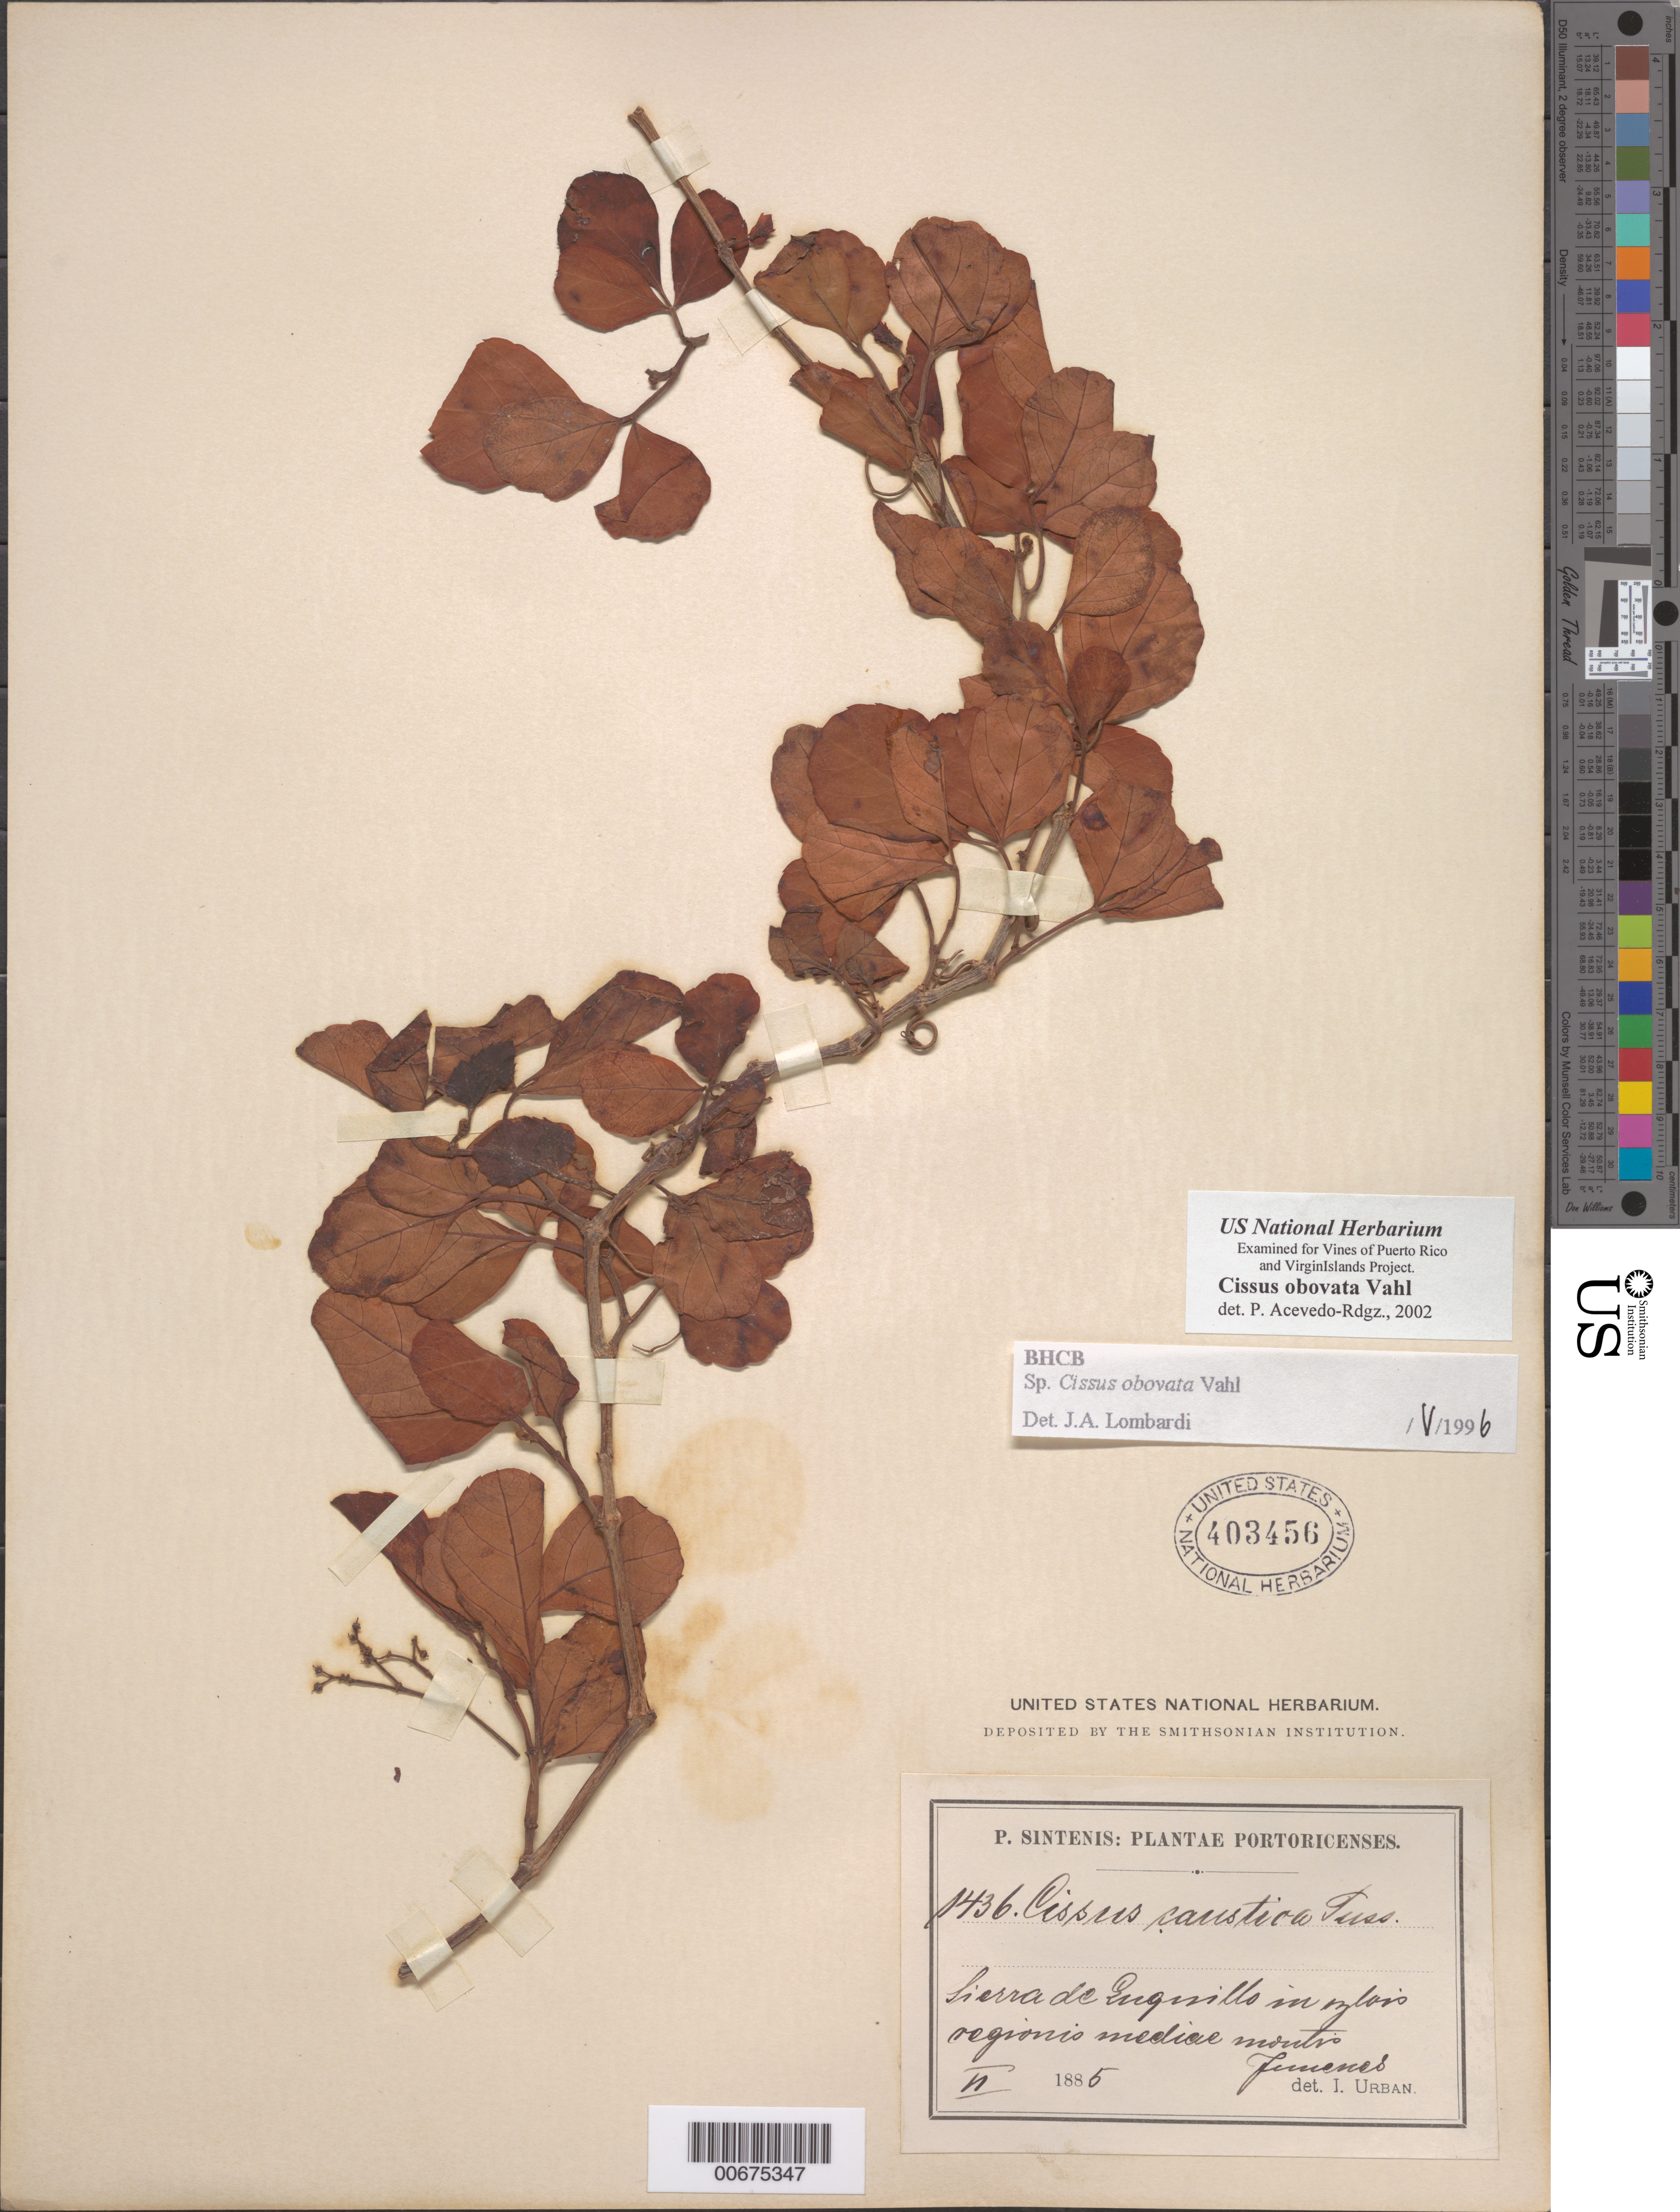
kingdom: Plantae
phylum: Tracheophyta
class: Magnoliopsida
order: Vitales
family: Vitaceae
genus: Cissus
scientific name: Cissus obovata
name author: Vahl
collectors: P. Sintenis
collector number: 1436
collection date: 1885-05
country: Puerto Rico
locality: Sierra de Luquillo.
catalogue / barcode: US 403456